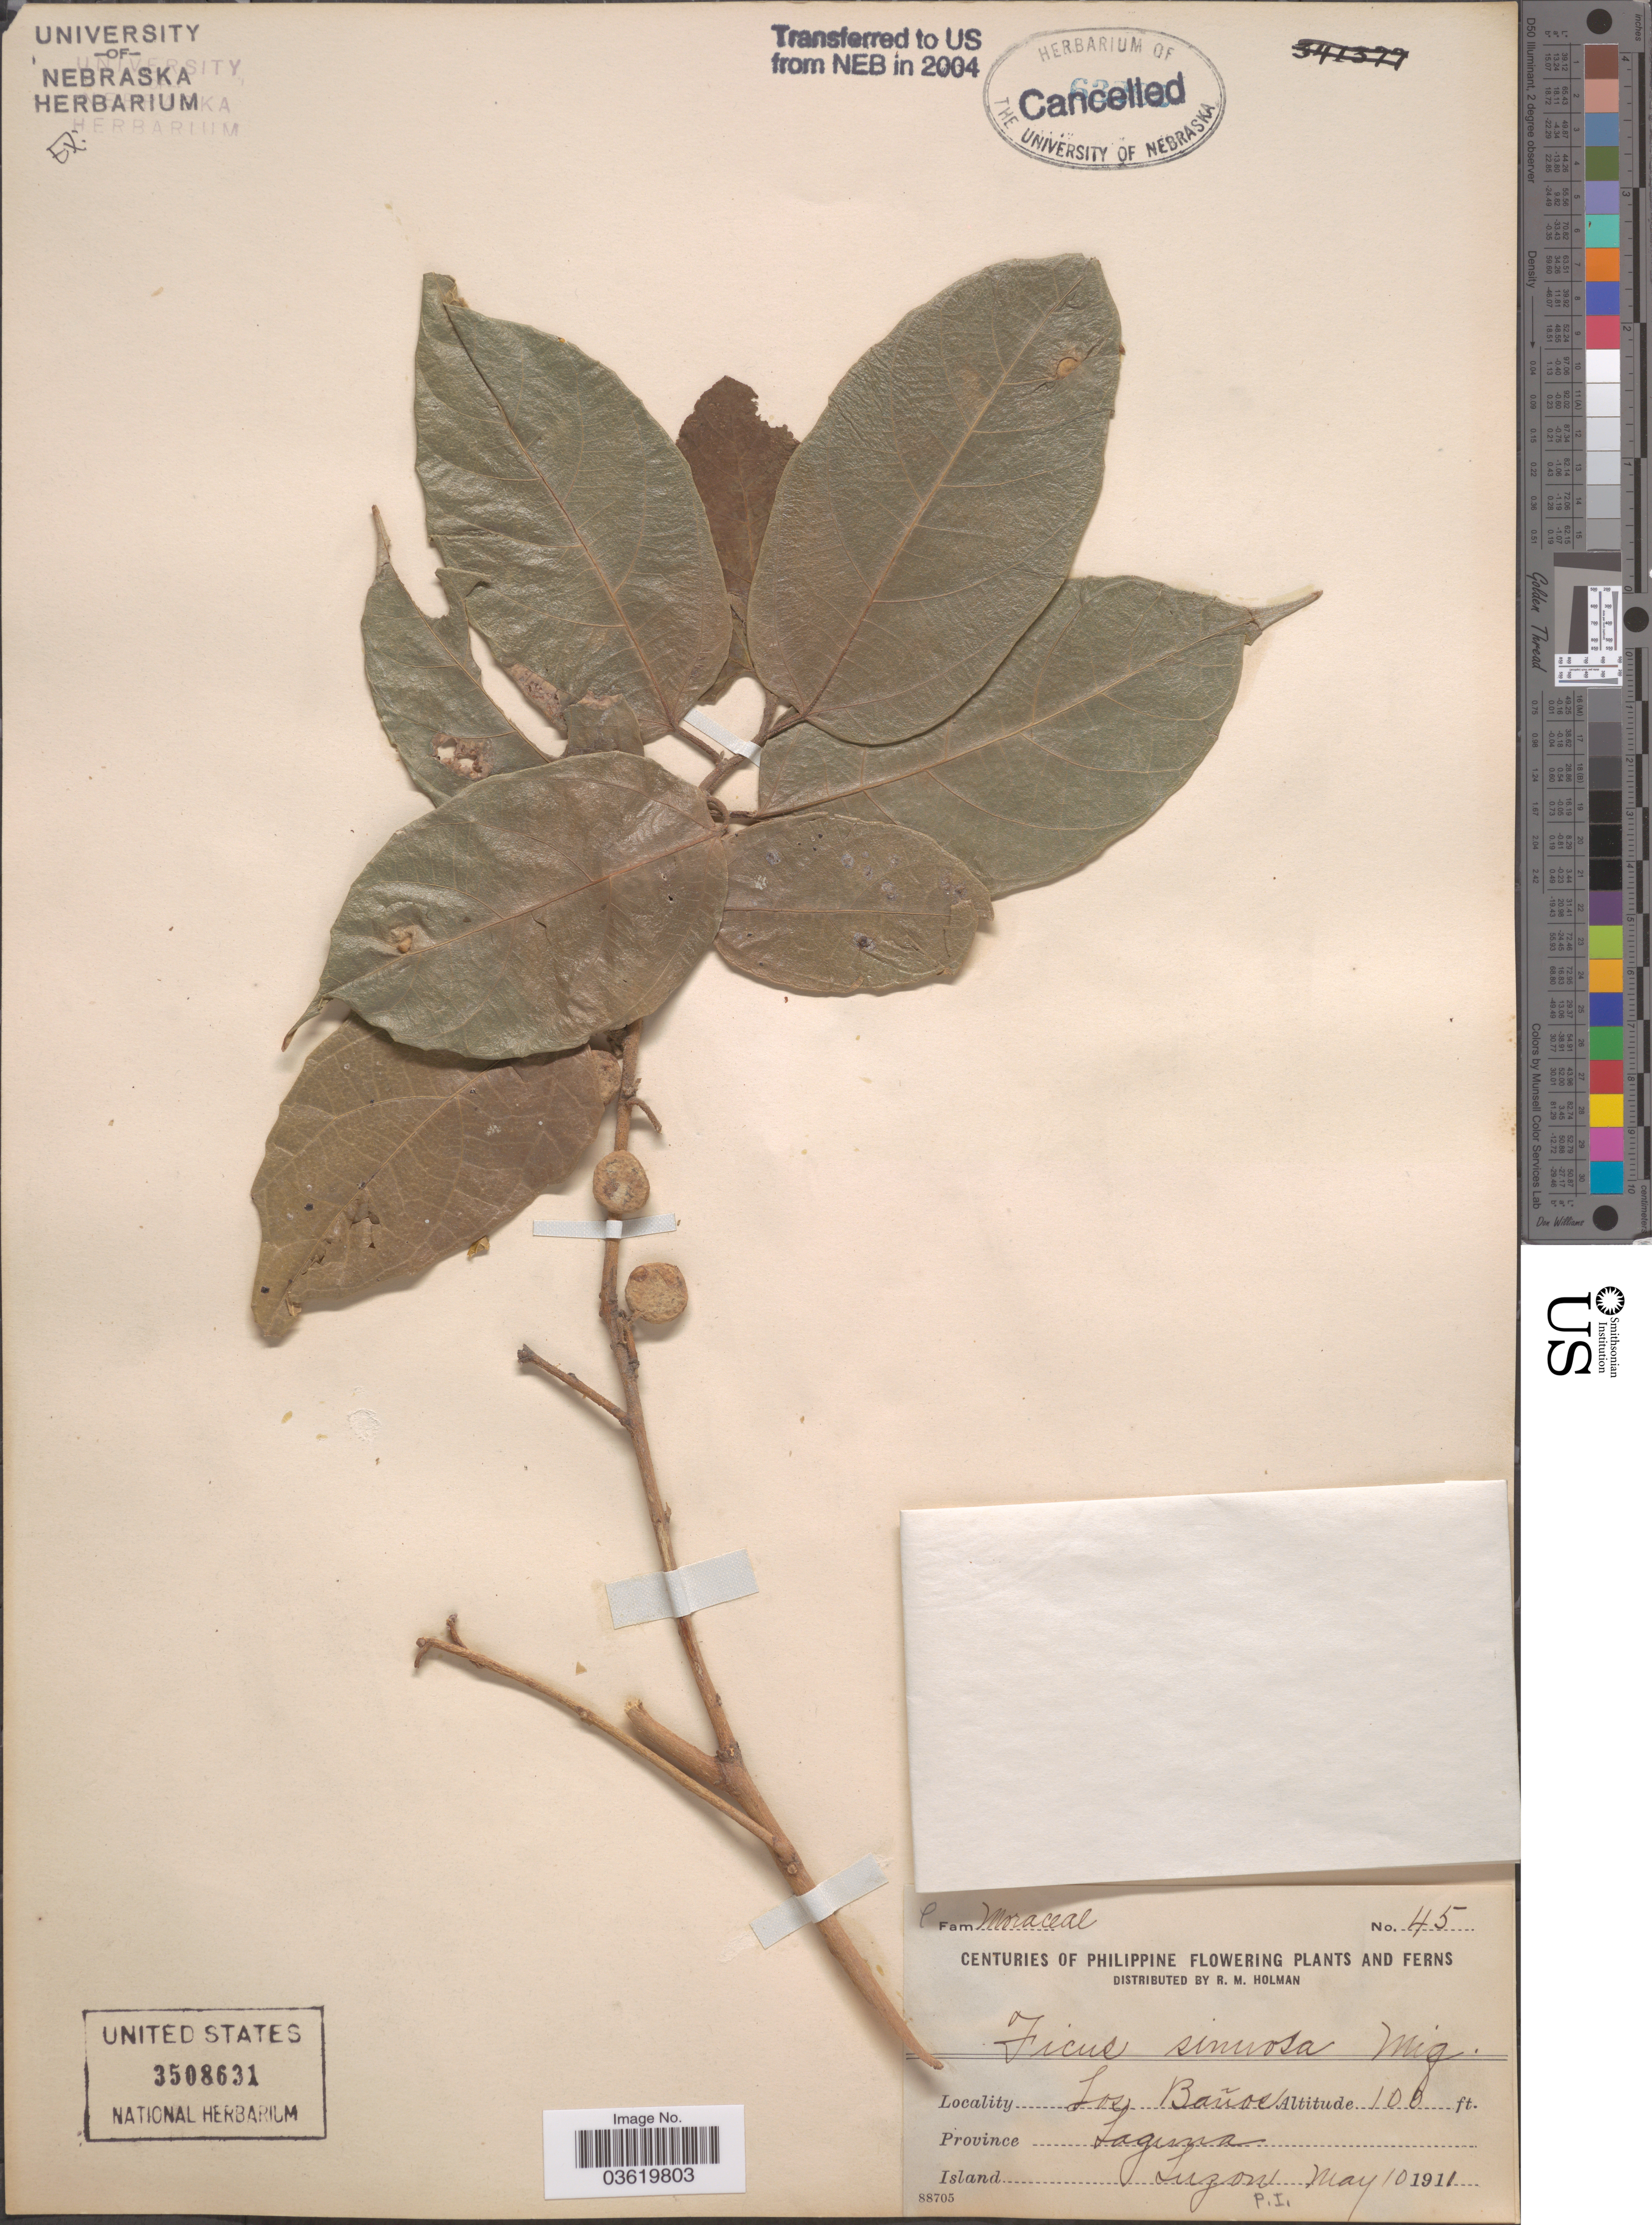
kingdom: Plantae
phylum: Tracheophyta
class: Magnoliopsida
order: Rosales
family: Moraceae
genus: Ficus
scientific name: Ficus ulmifolia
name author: Lam.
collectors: R. Holman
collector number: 45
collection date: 1911-05-10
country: Philippines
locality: Los Baños. Province Laguna. Island Luzon.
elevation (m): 30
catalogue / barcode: US 3508631